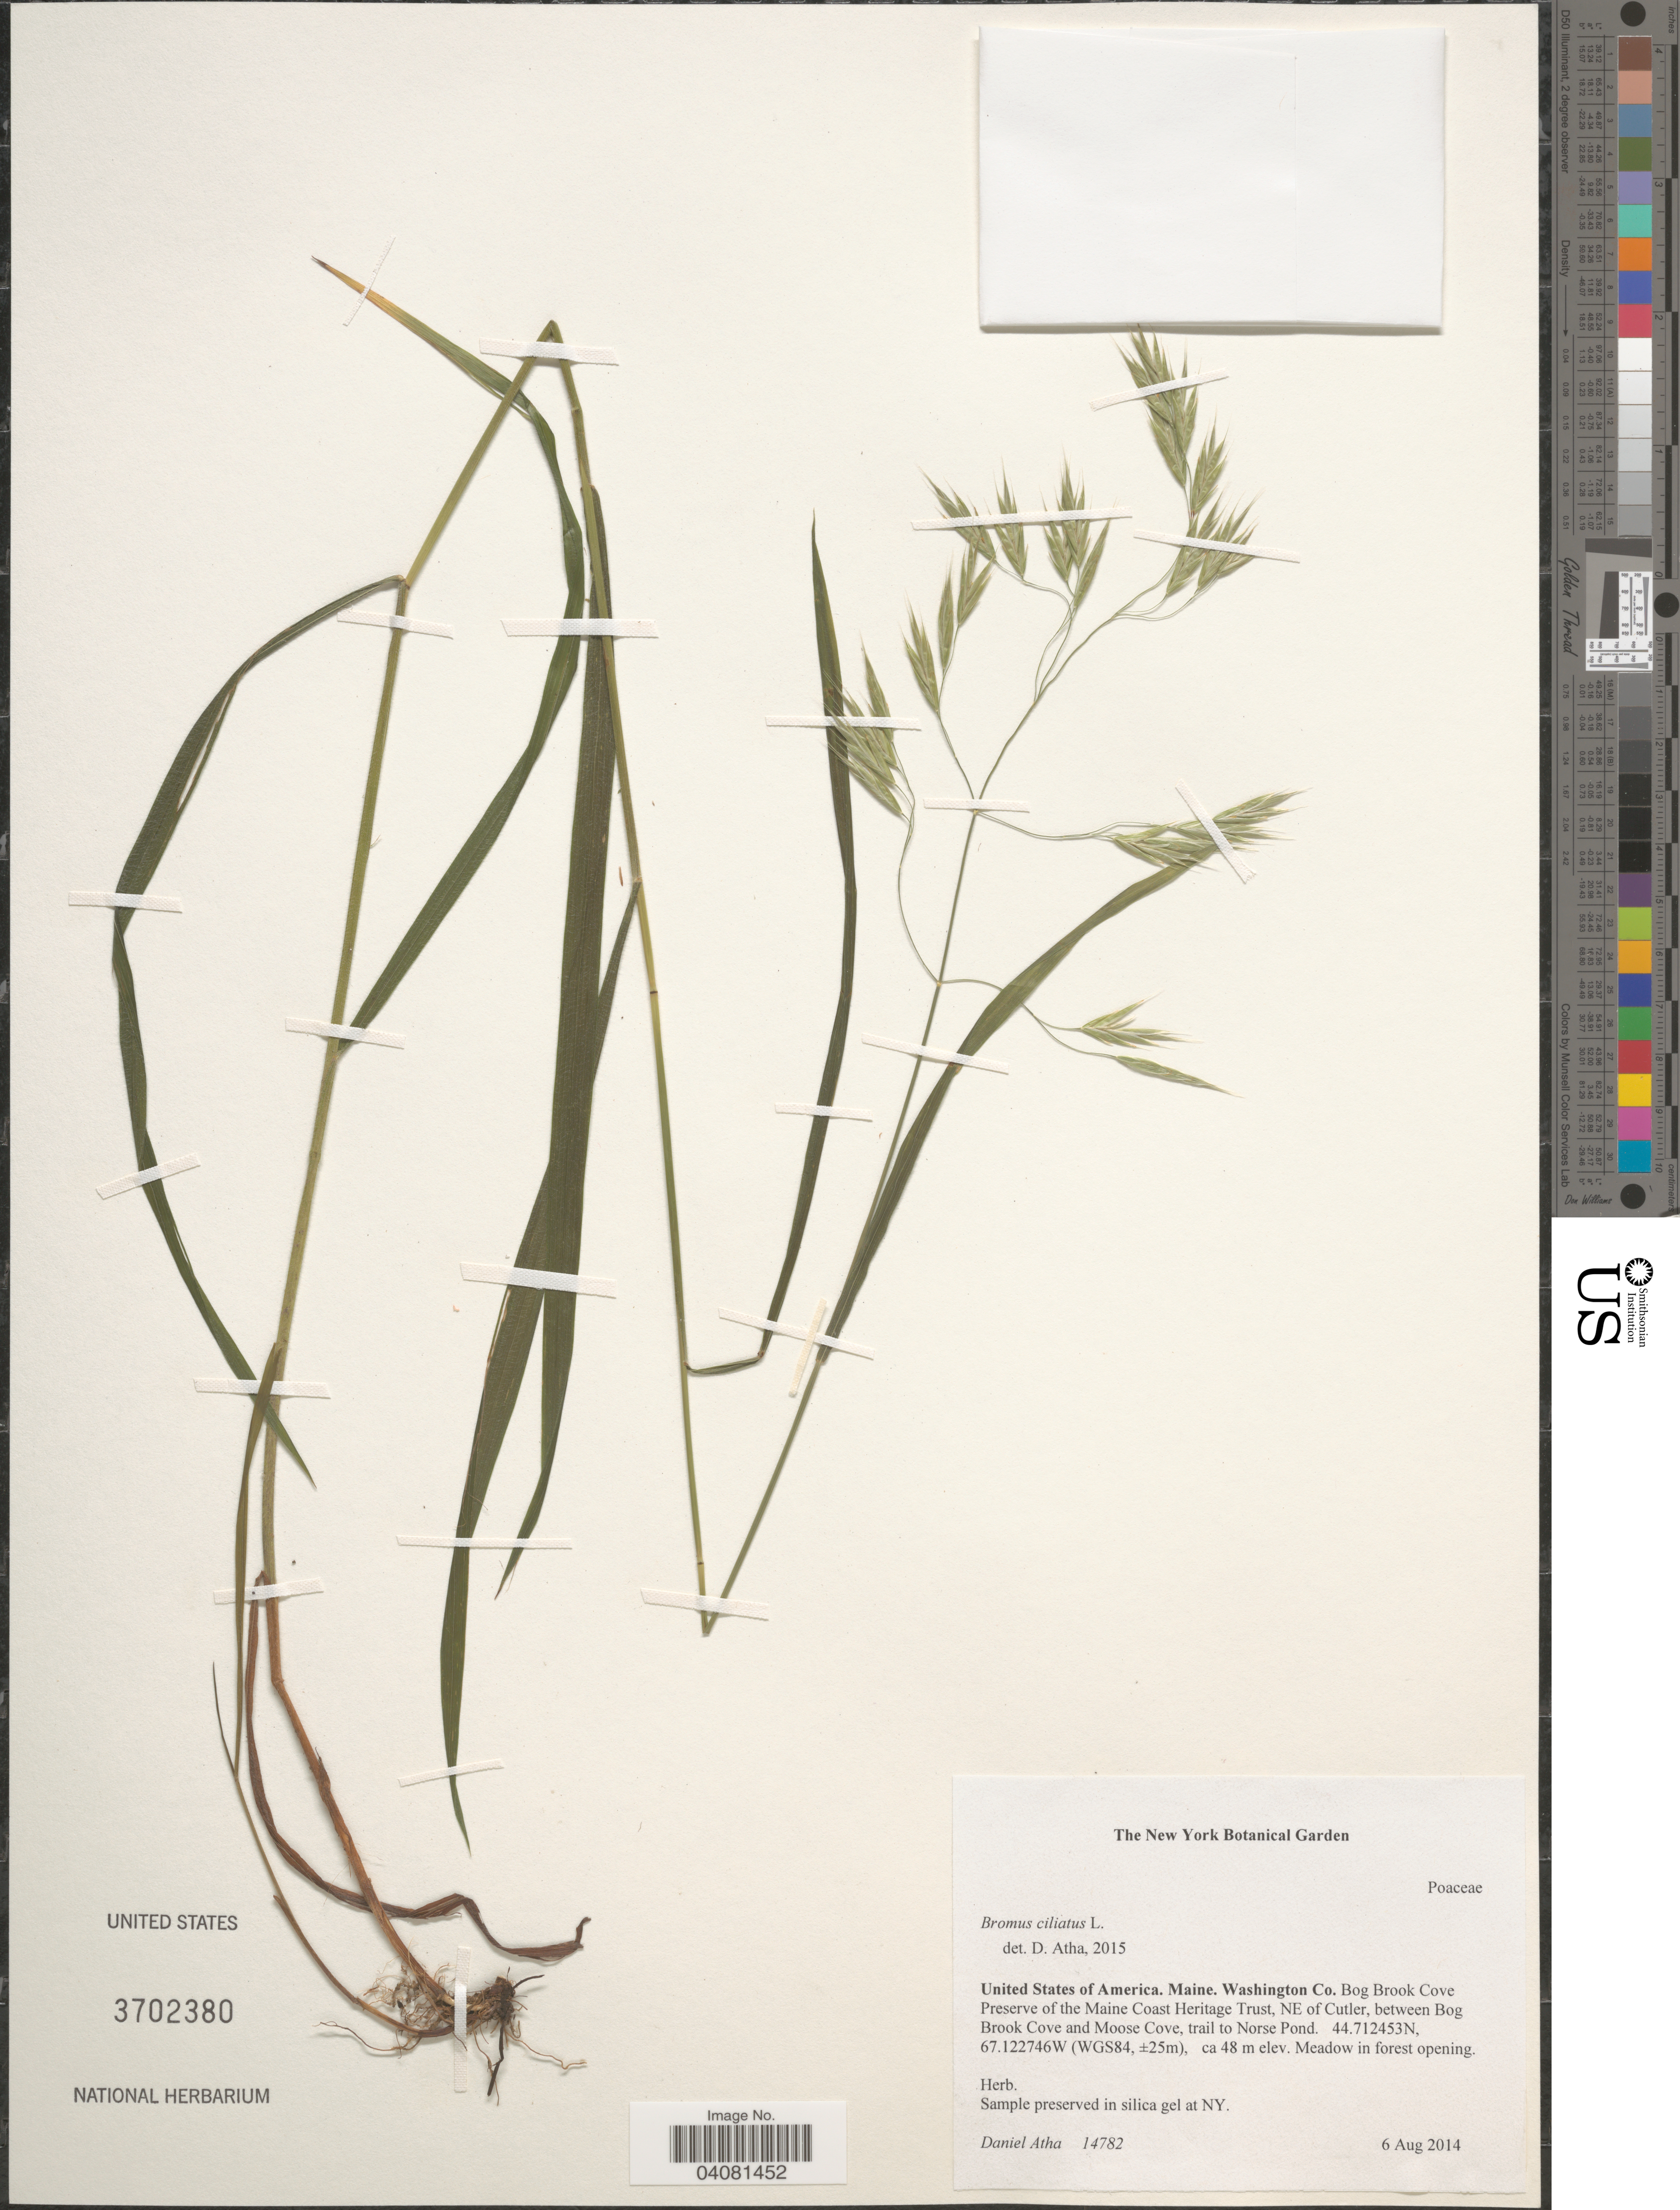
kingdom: Plantae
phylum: Tracheophyta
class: Liliopsida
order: Poales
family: Poaceae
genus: Bromus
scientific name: Bromus ciliatus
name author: L.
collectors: D. Atha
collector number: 14782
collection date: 2014-08-06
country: United States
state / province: Maine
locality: Washington Co. Bog Brook Cove Preserve of the Maine Coast Heritage Trust, NE of Cutler, between Bog Brook Cove and Moose Cove, trail to Norse Pond. Meadow in forest opening. (WGS84, ± 25m).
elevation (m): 48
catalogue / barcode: US 3702380